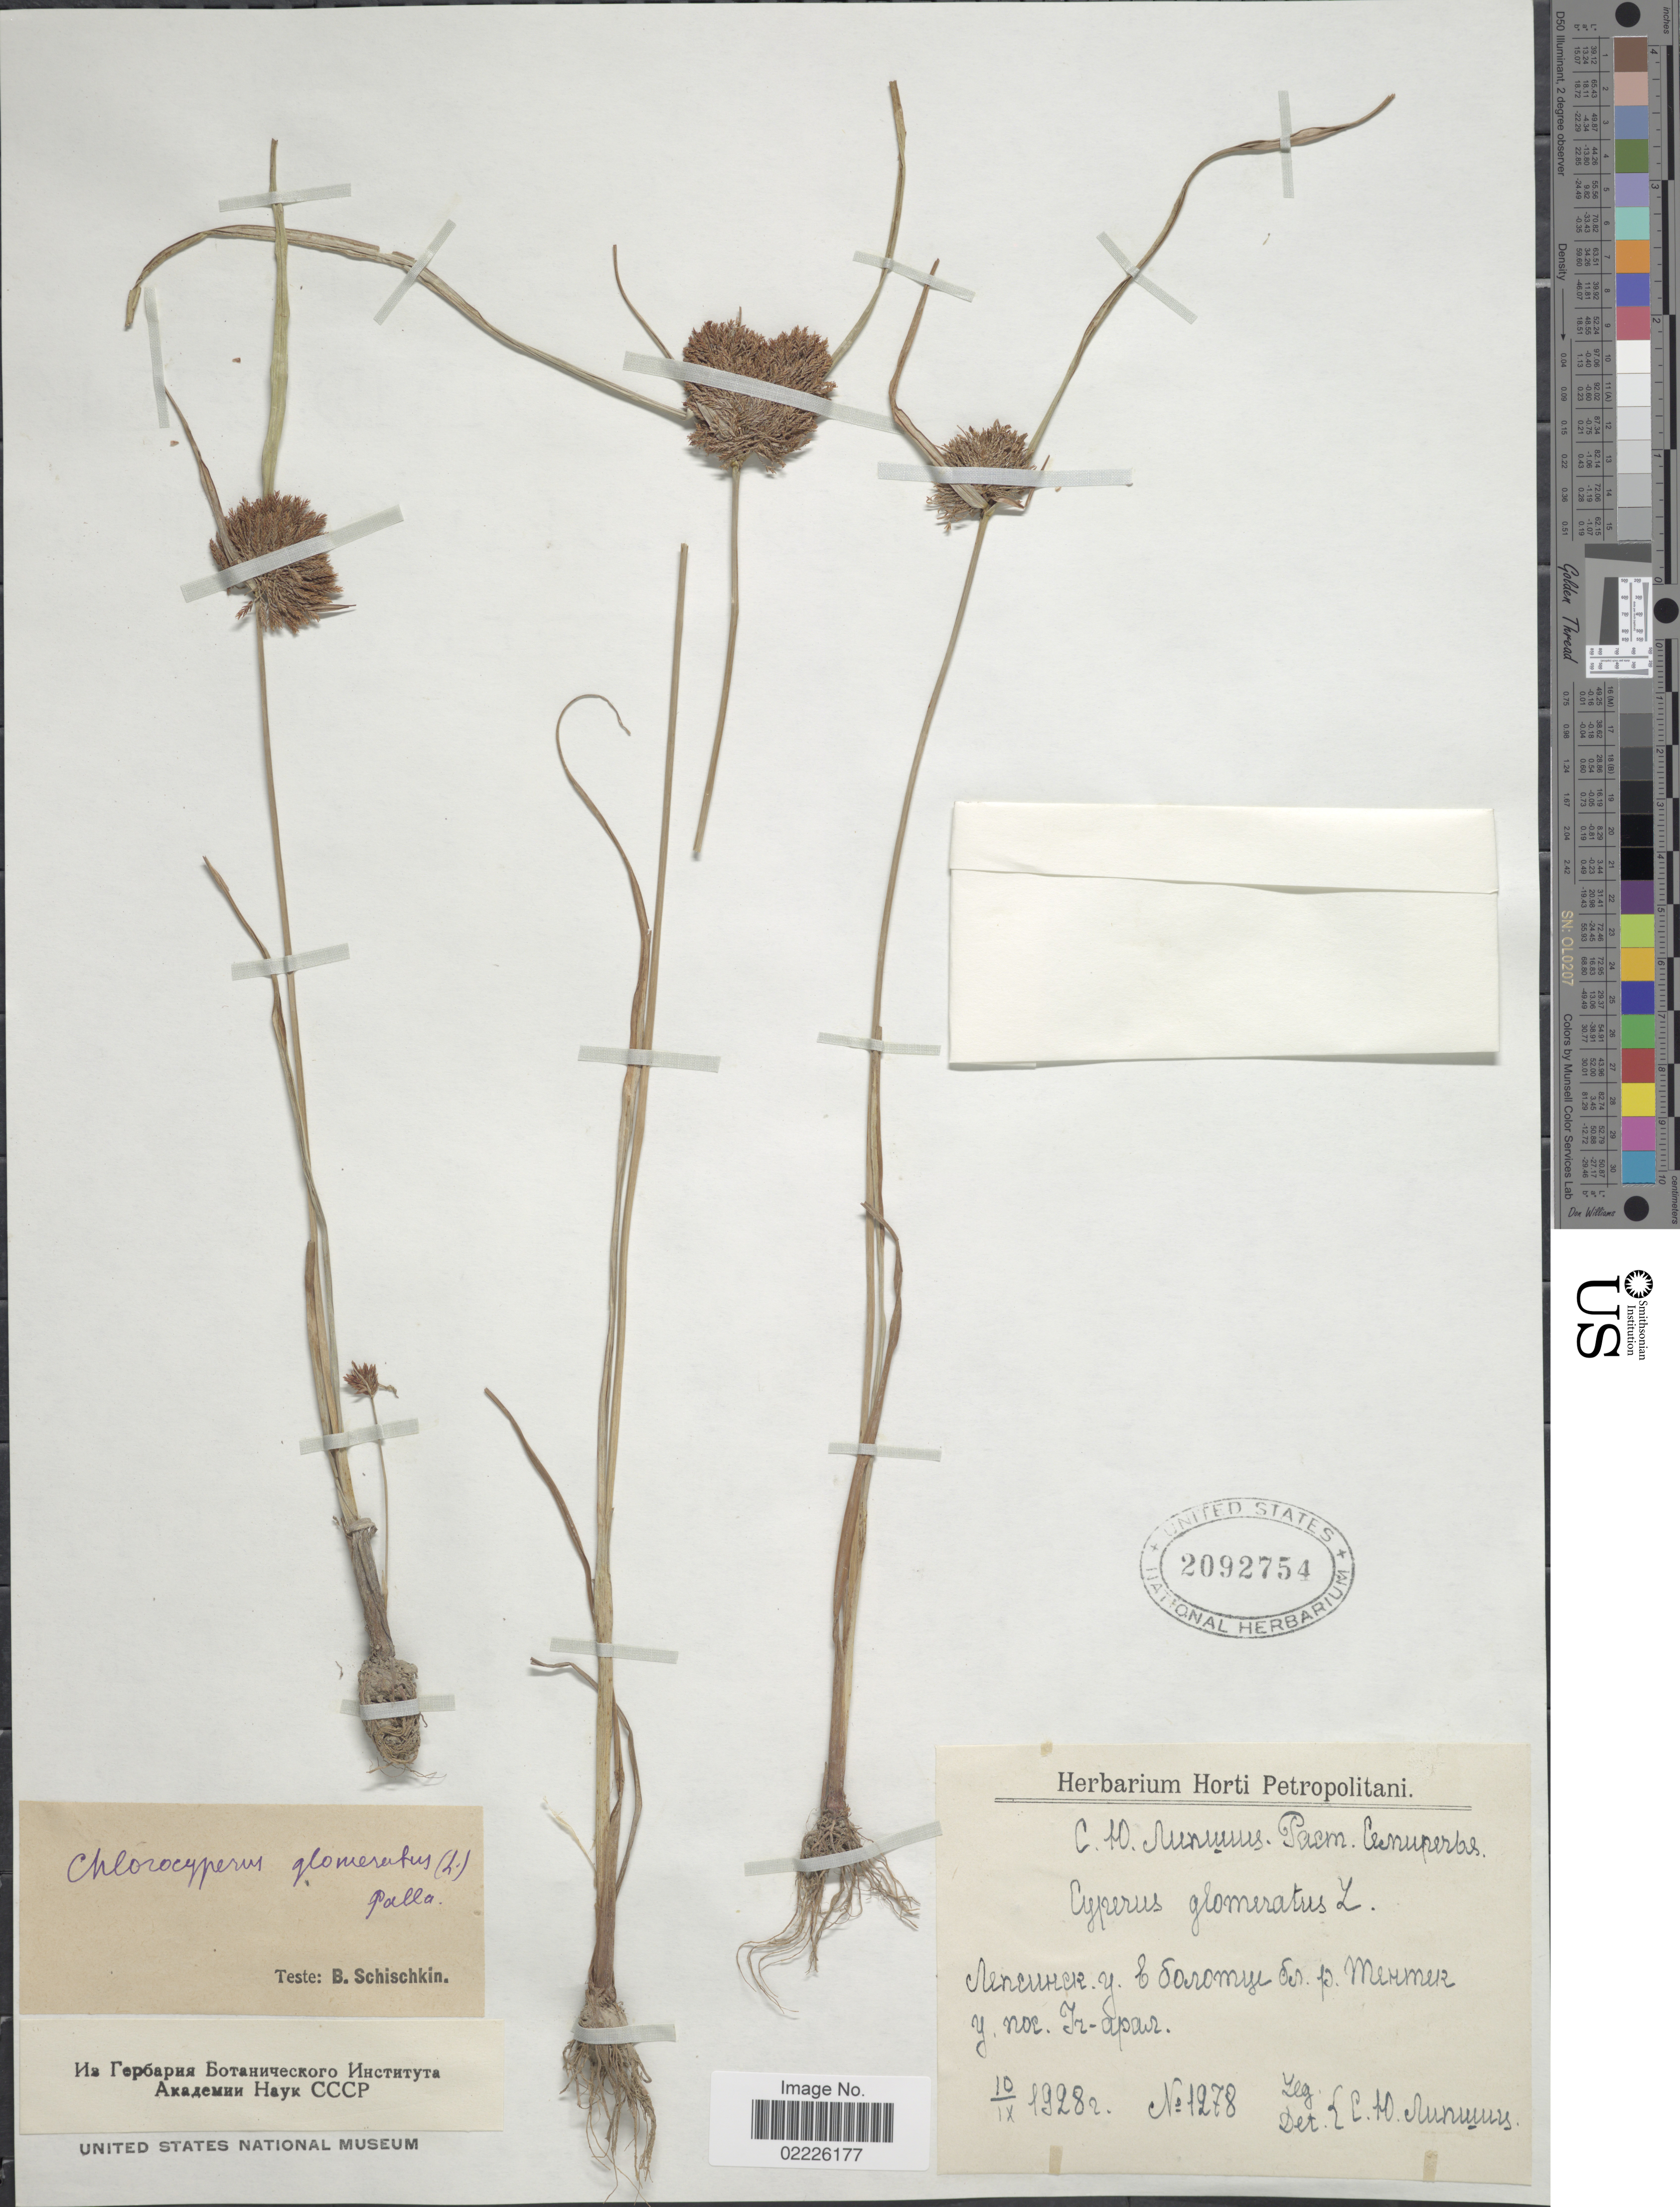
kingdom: Plantae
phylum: Tracheophyta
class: Liliopsida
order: Poales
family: Cyperaceae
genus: Cyperus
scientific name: Cyperus glomeratus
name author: L.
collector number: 1278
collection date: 1928-09-10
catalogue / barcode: US 2092754